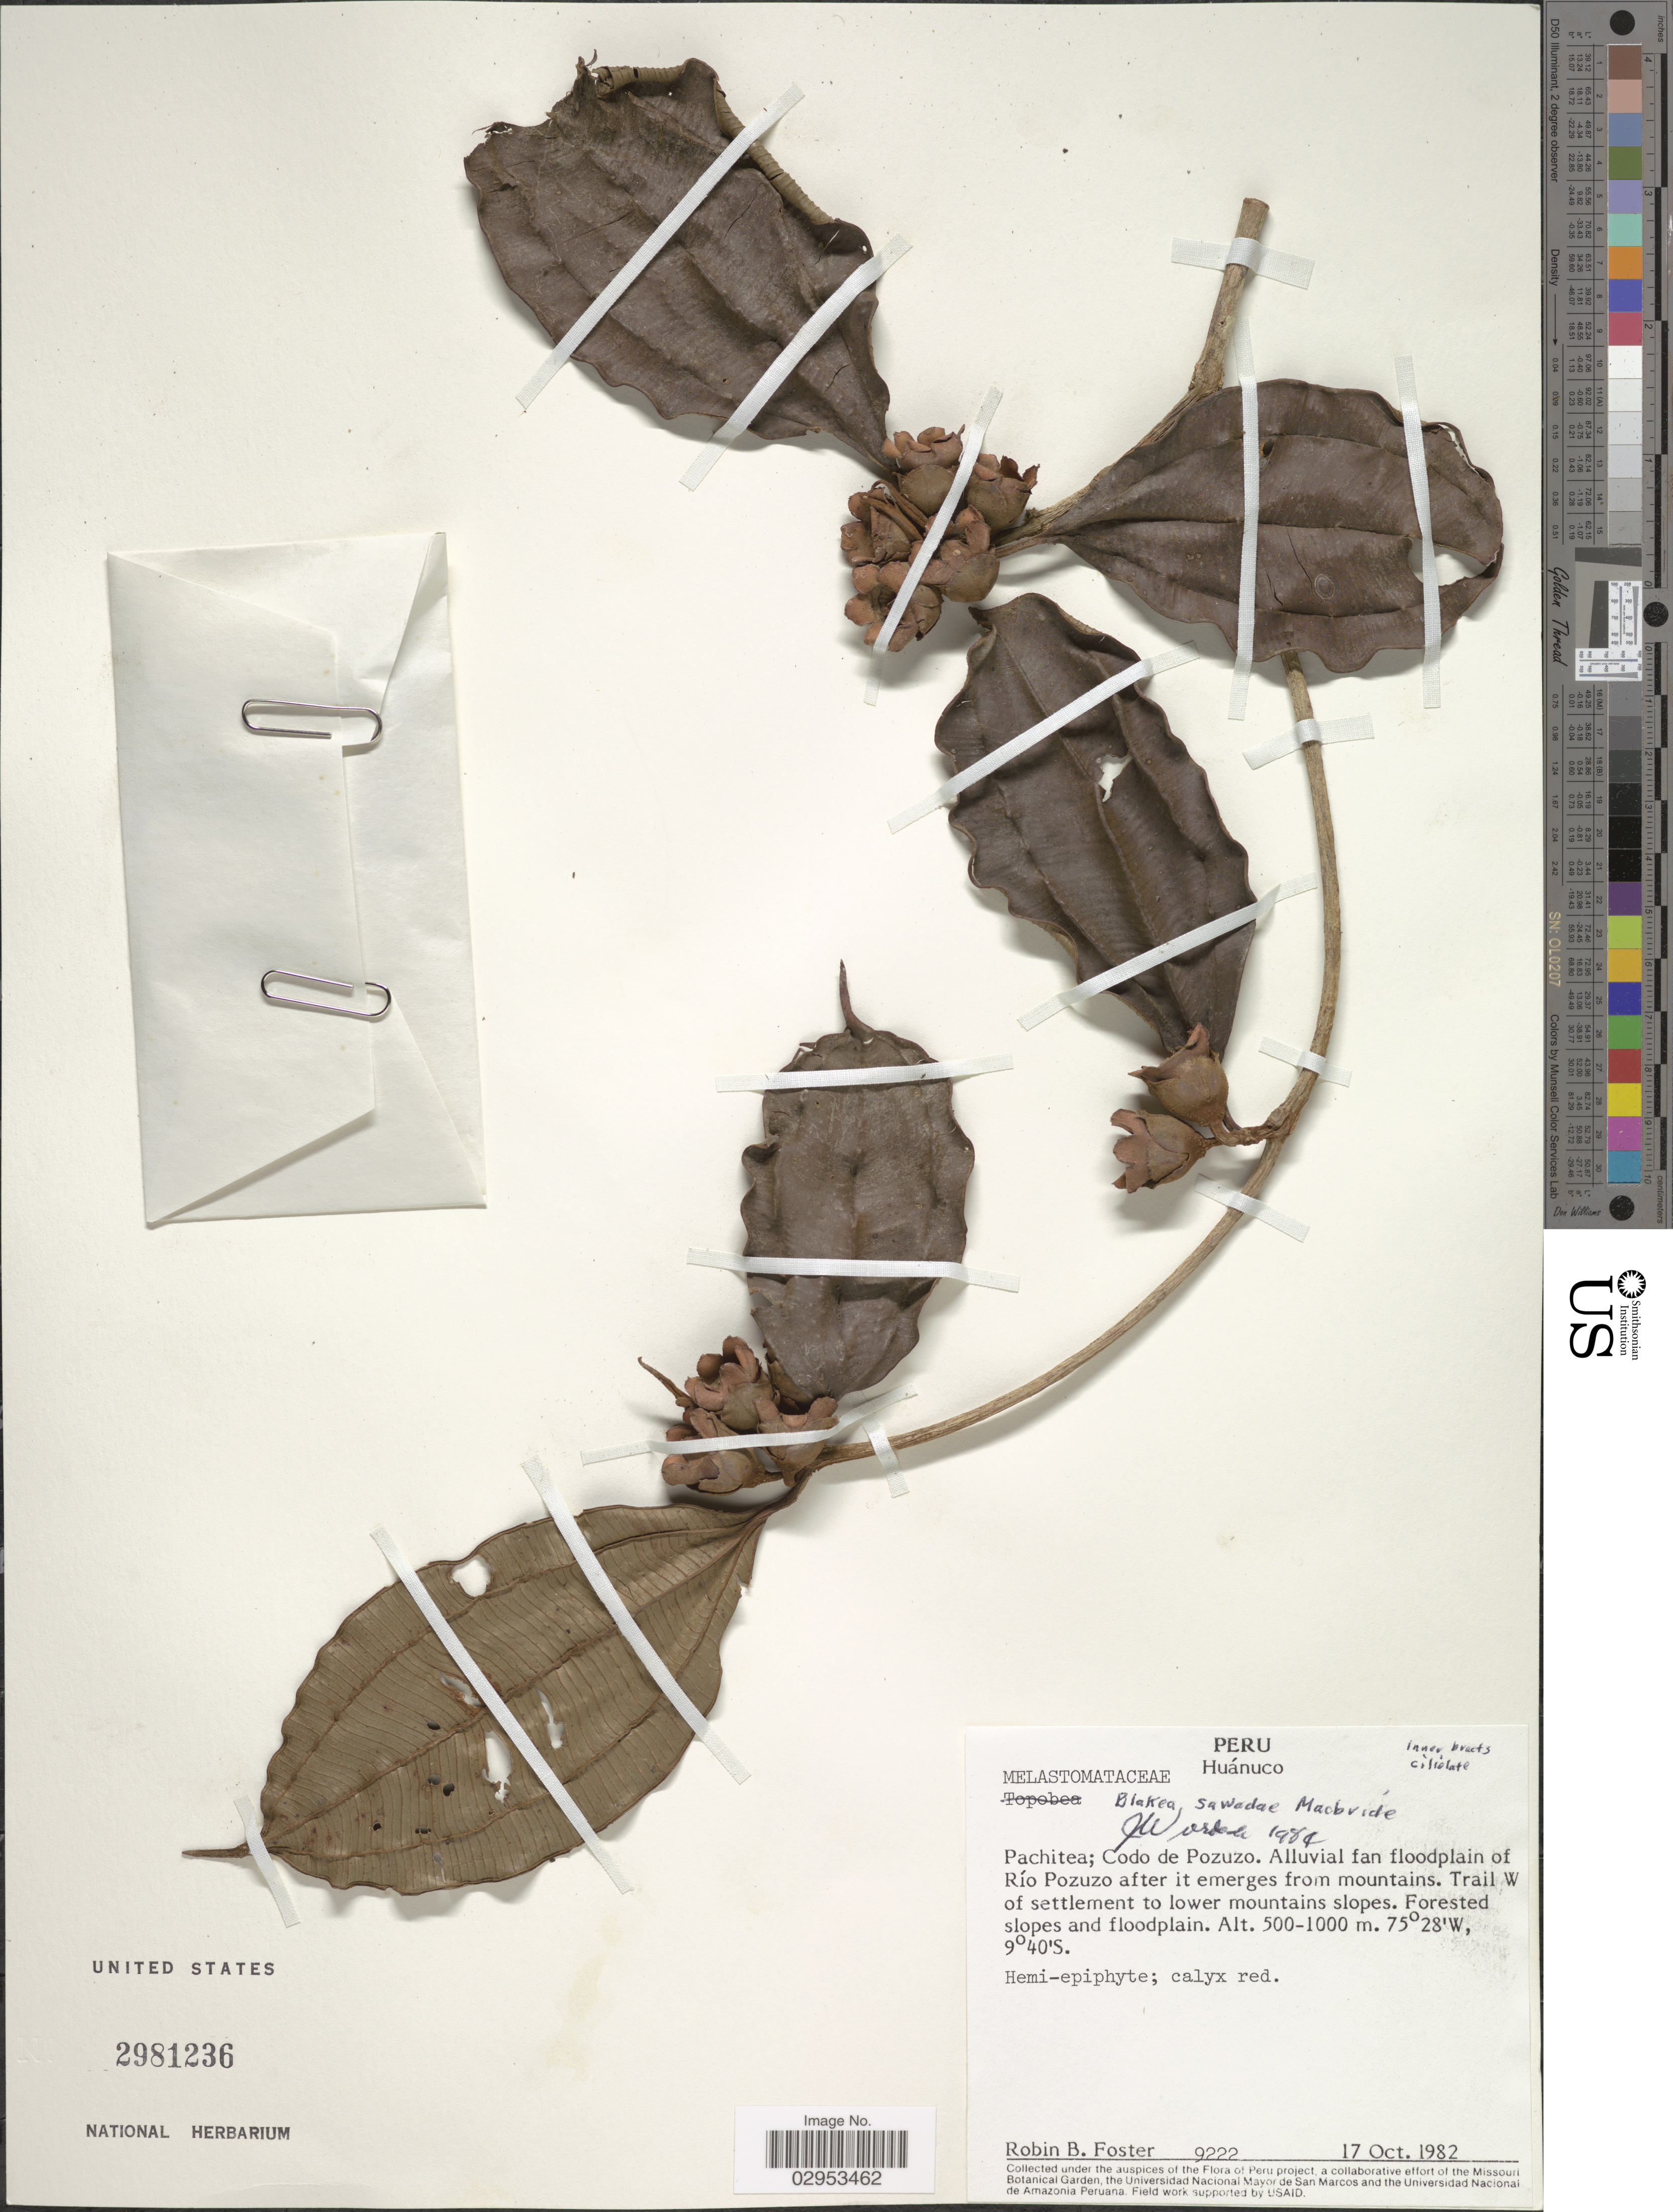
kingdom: Plantae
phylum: Tracheophyta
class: Magnoliopsida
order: Myrtales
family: Melastomataceae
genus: Blakea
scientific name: Blakea sawadae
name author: J.F. Macbr.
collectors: R. B. Foster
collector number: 9222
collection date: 1982-10-17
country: Peru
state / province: Huánuco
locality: Pachitea; Codo de Pozuzo. Alluvial fan floodplain of Río Pozuzo after it emerges from mountains. Trail W of settlement to lower mountains slopes.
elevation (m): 500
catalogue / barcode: US 2981236